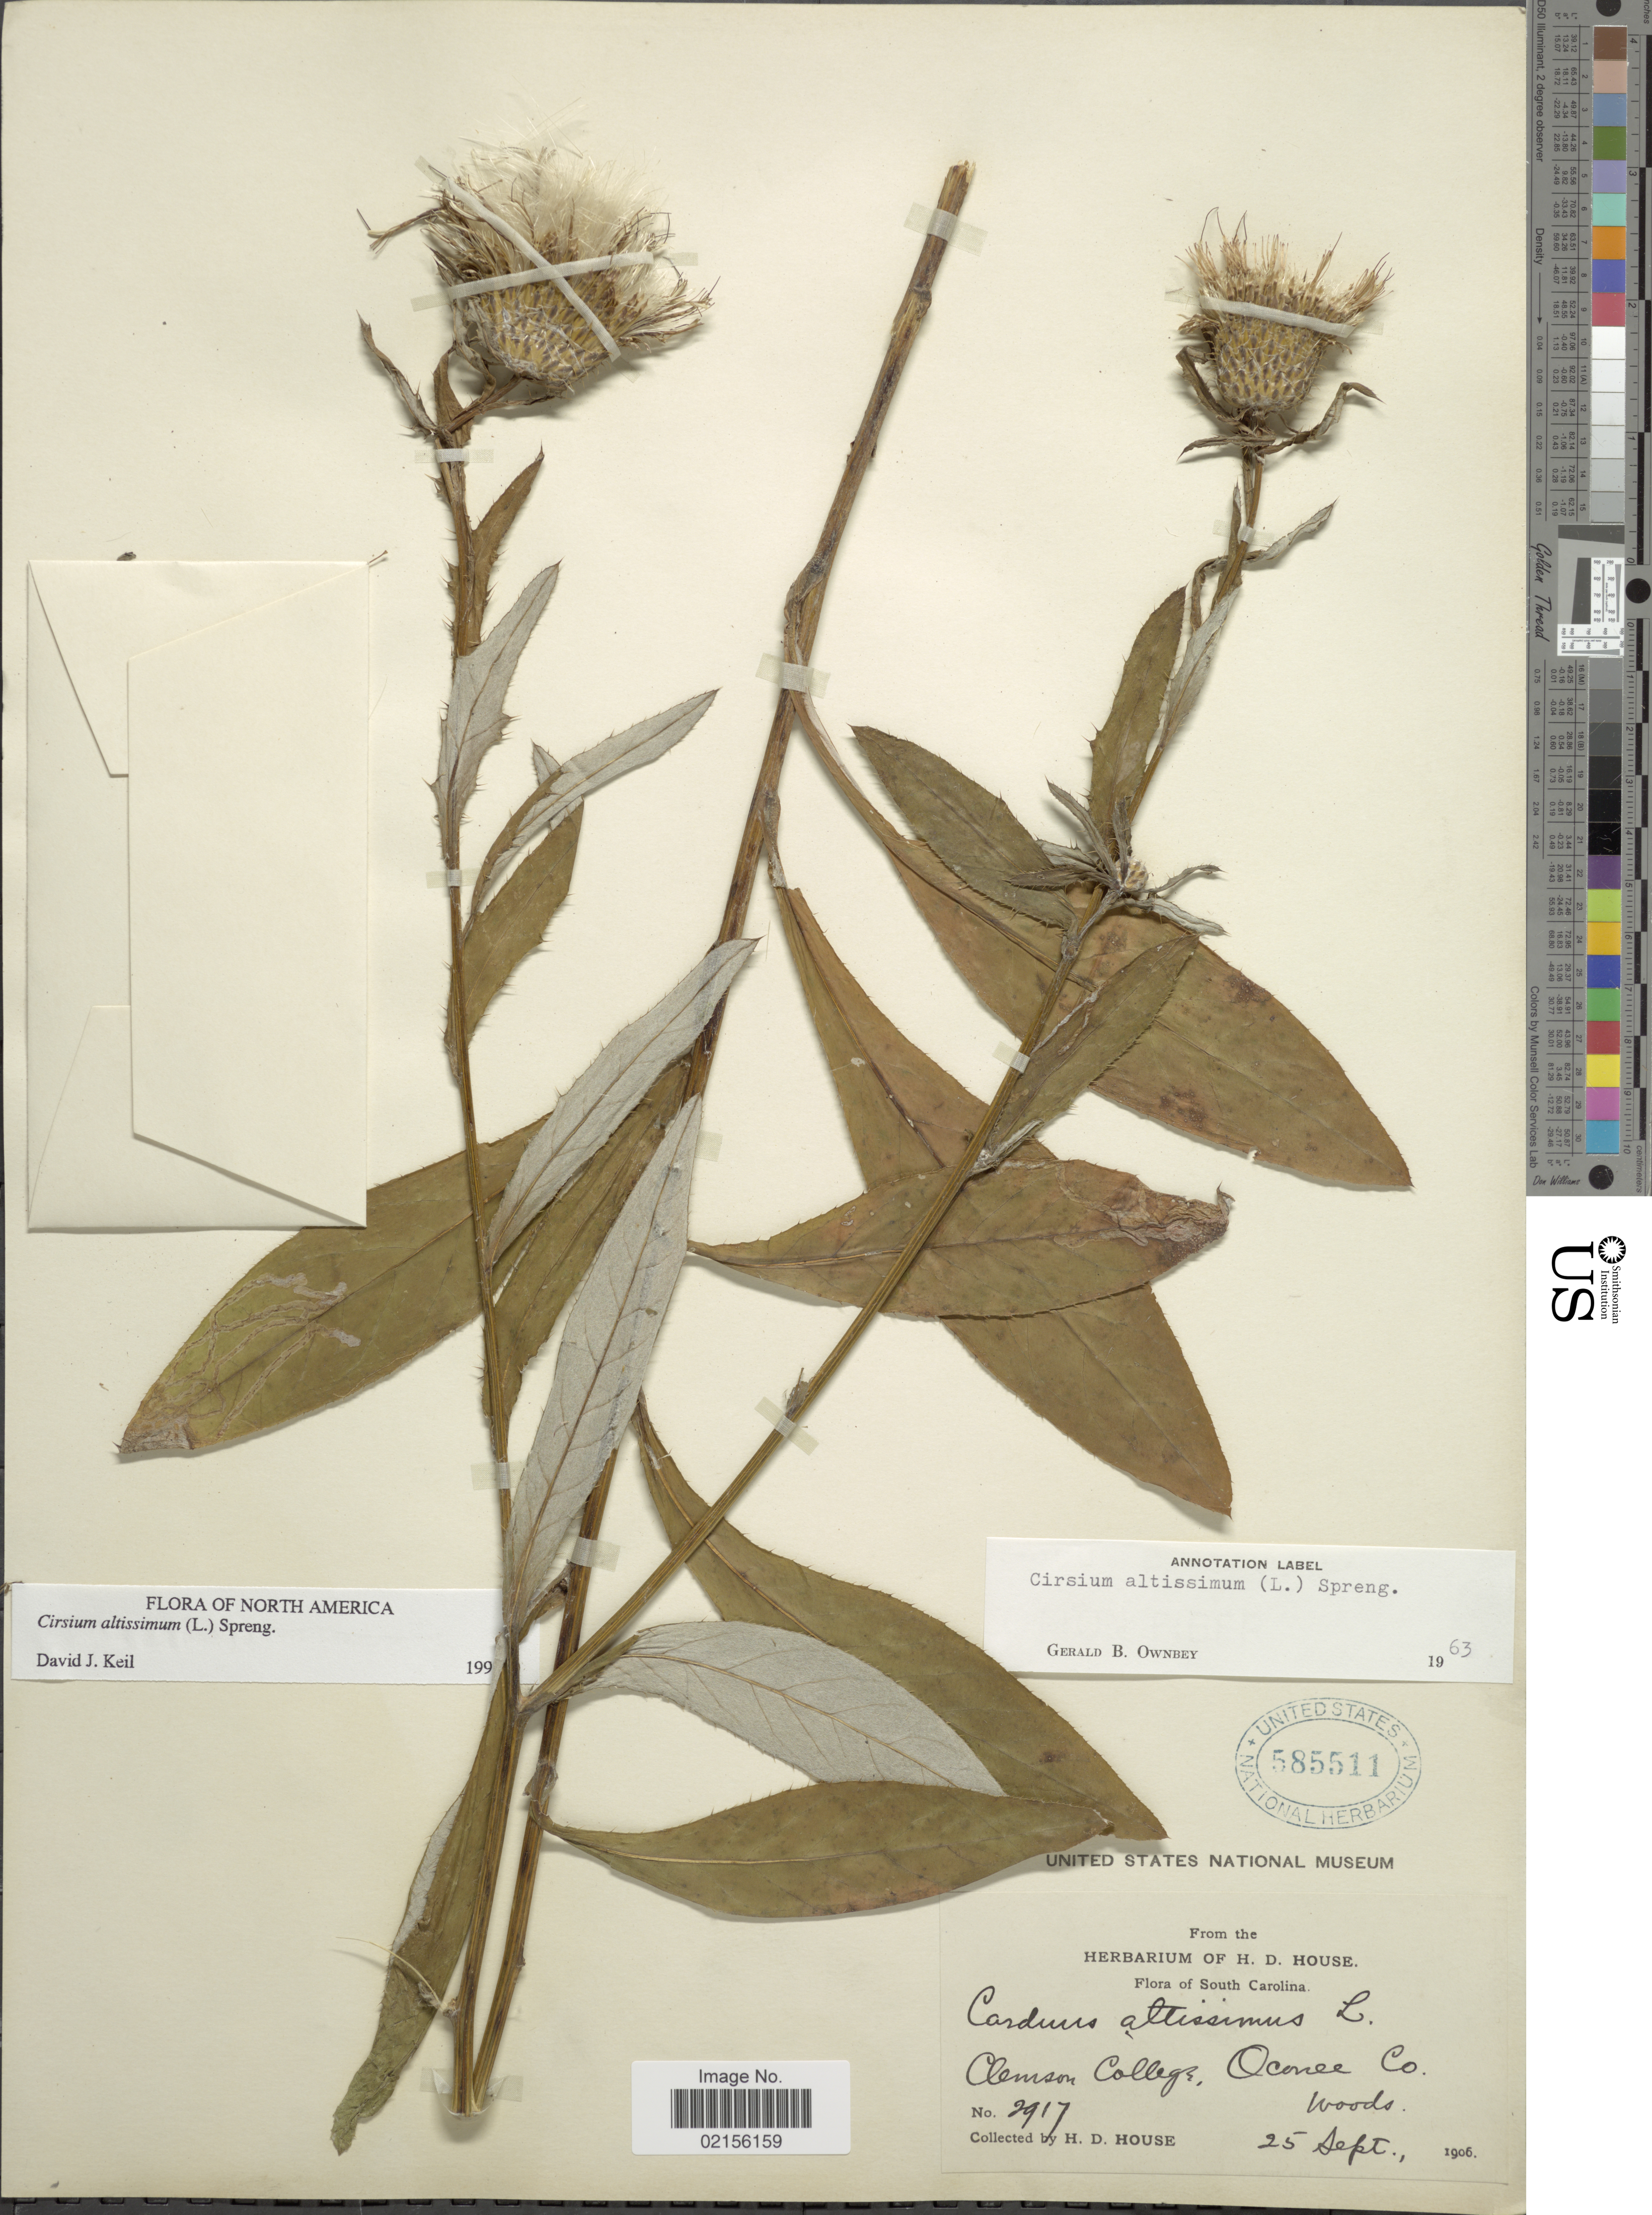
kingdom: Plantae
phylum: Tracheophyta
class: Magnoliopsida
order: Asterales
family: Asteraceae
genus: Cirsium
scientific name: Cirsium altissimum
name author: (L.) Spreng.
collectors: H. D. House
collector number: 2917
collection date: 1906-09-25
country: United States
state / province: South Carolina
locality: Clemson College, Oconee Co, woods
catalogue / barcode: US 585511